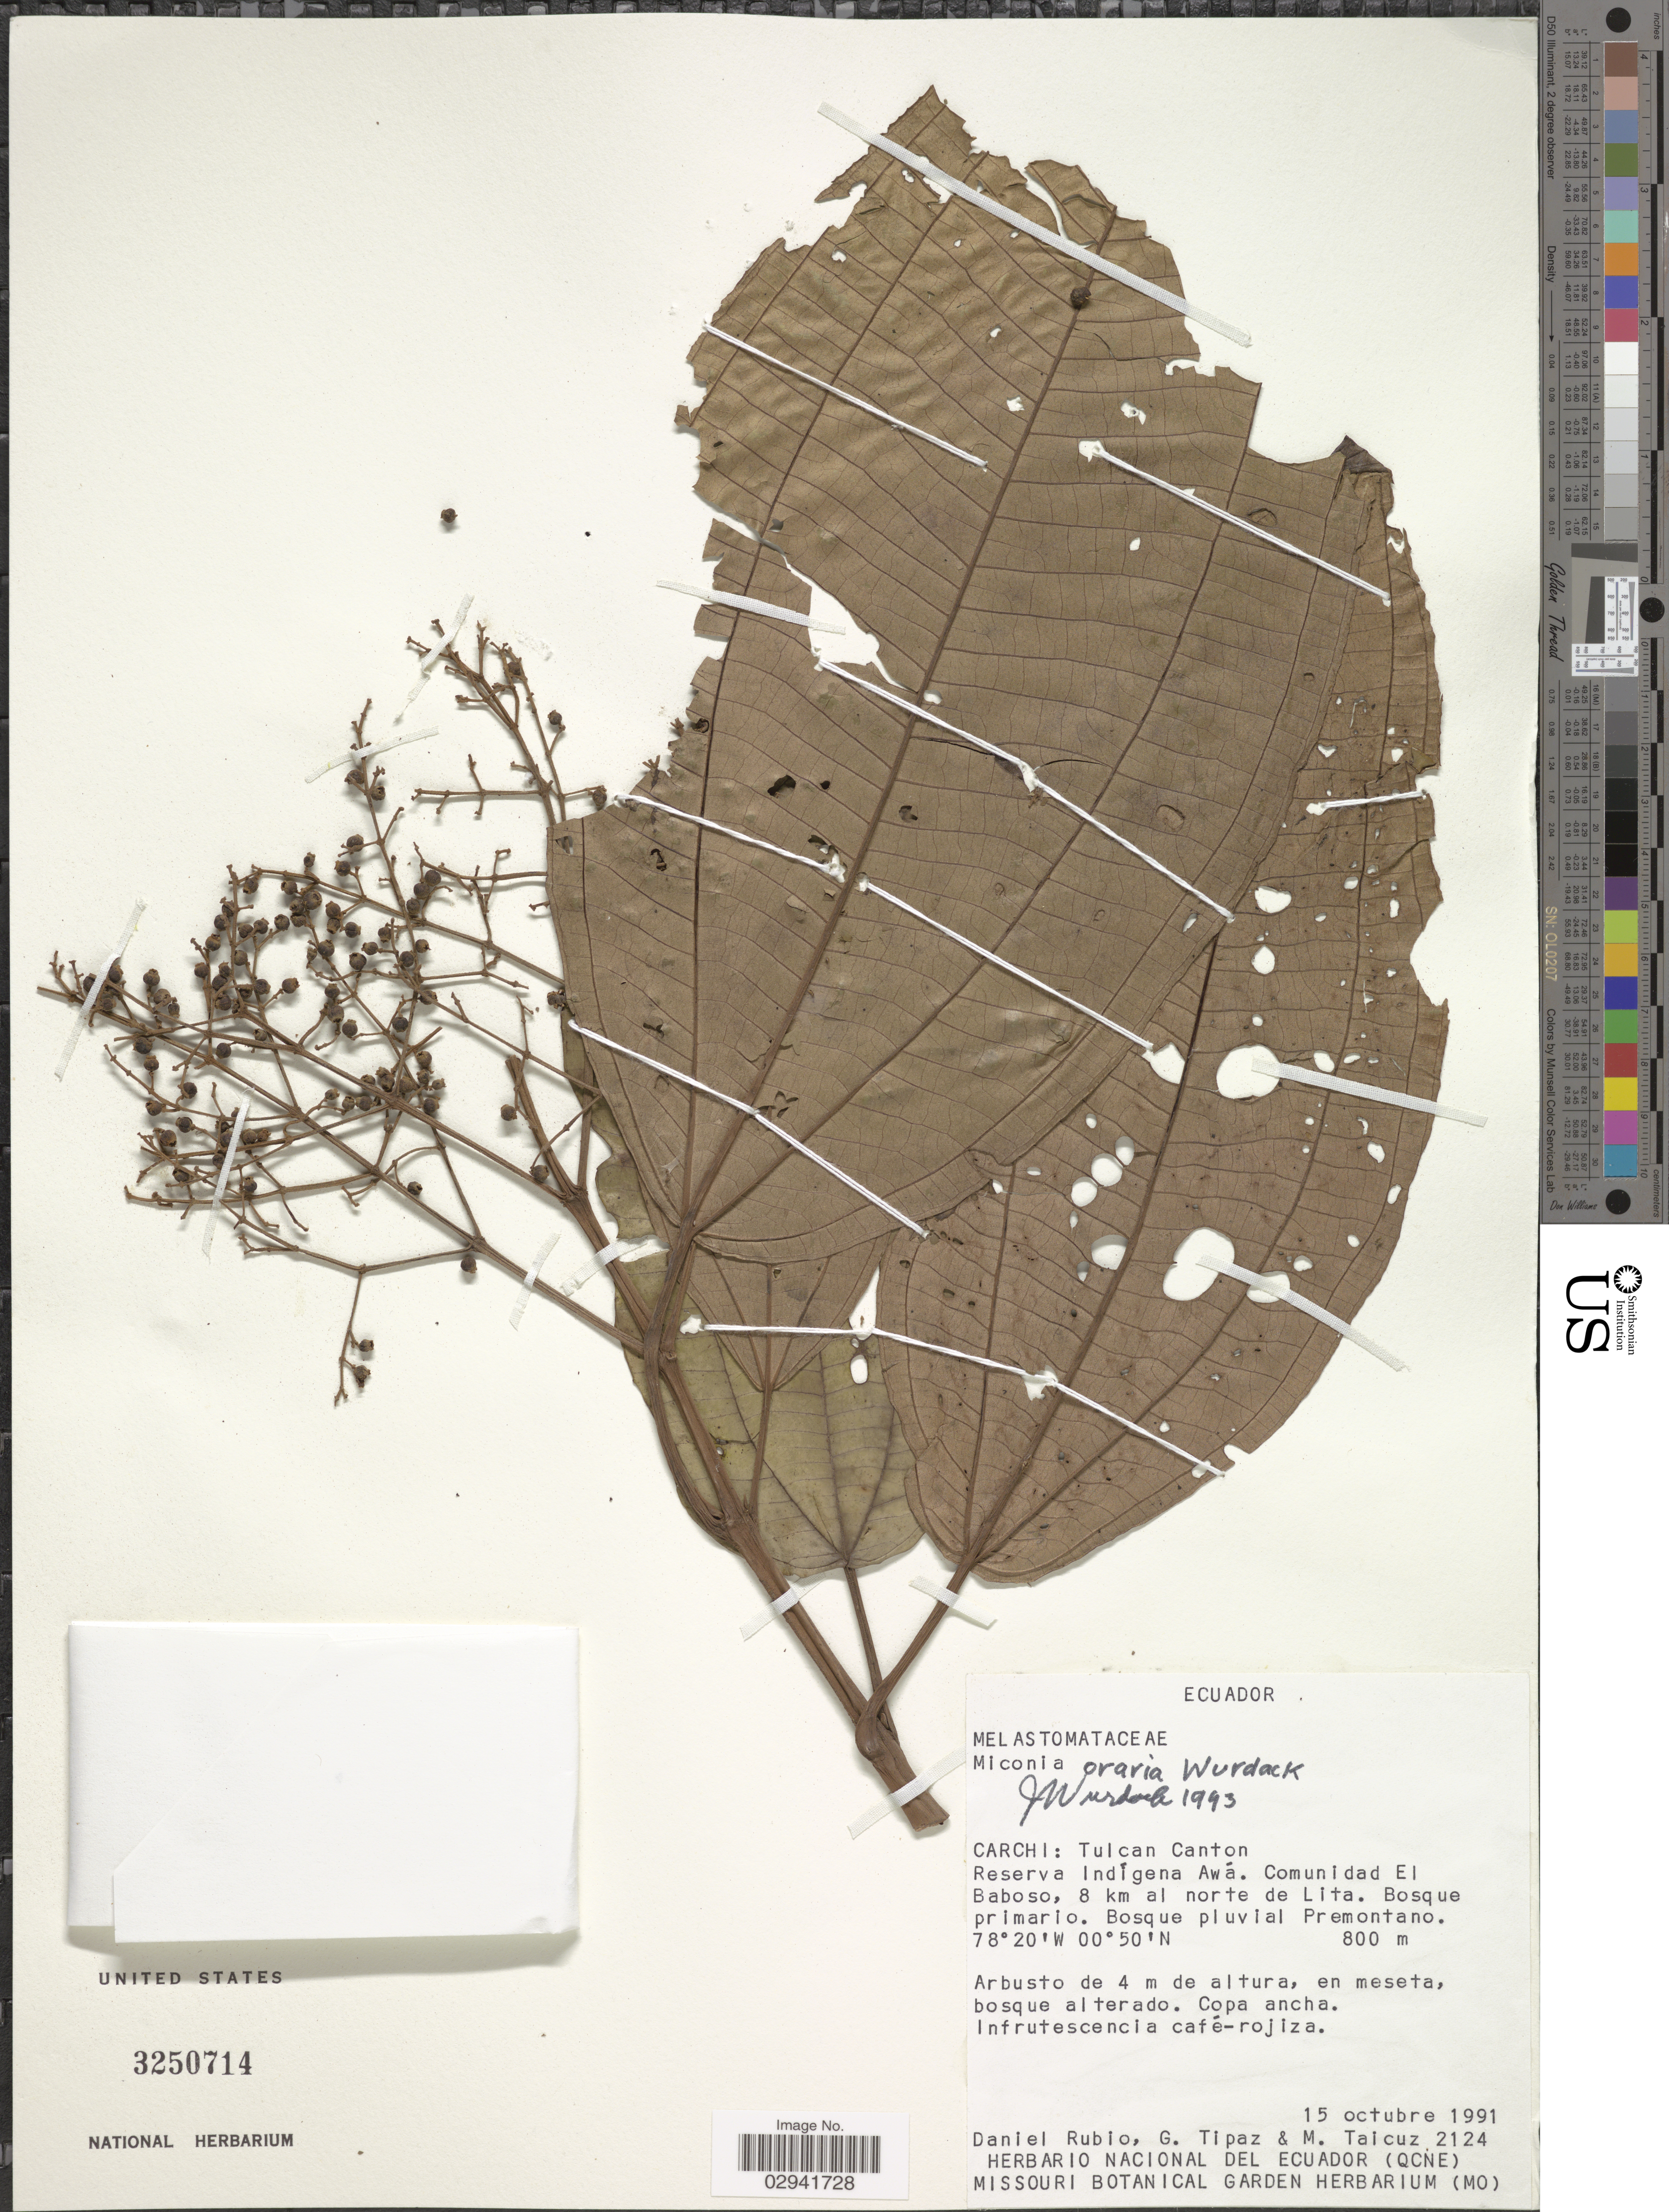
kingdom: Plantae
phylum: Tracheophyta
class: Magnoliopsida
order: Myrtales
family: Melastomataceae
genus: Miconia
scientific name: Miconia oraria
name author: Wurdack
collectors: D. Rubio, G. Tipaz & M. Taicuz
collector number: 2124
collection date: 1991-10-15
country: Ecuador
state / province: Carchi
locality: Tulcan Canton. Reserva Indígena Awá. Comunidad El Baboso, 8 km al norte de Lita.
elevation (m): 800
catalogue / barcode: US 3250714